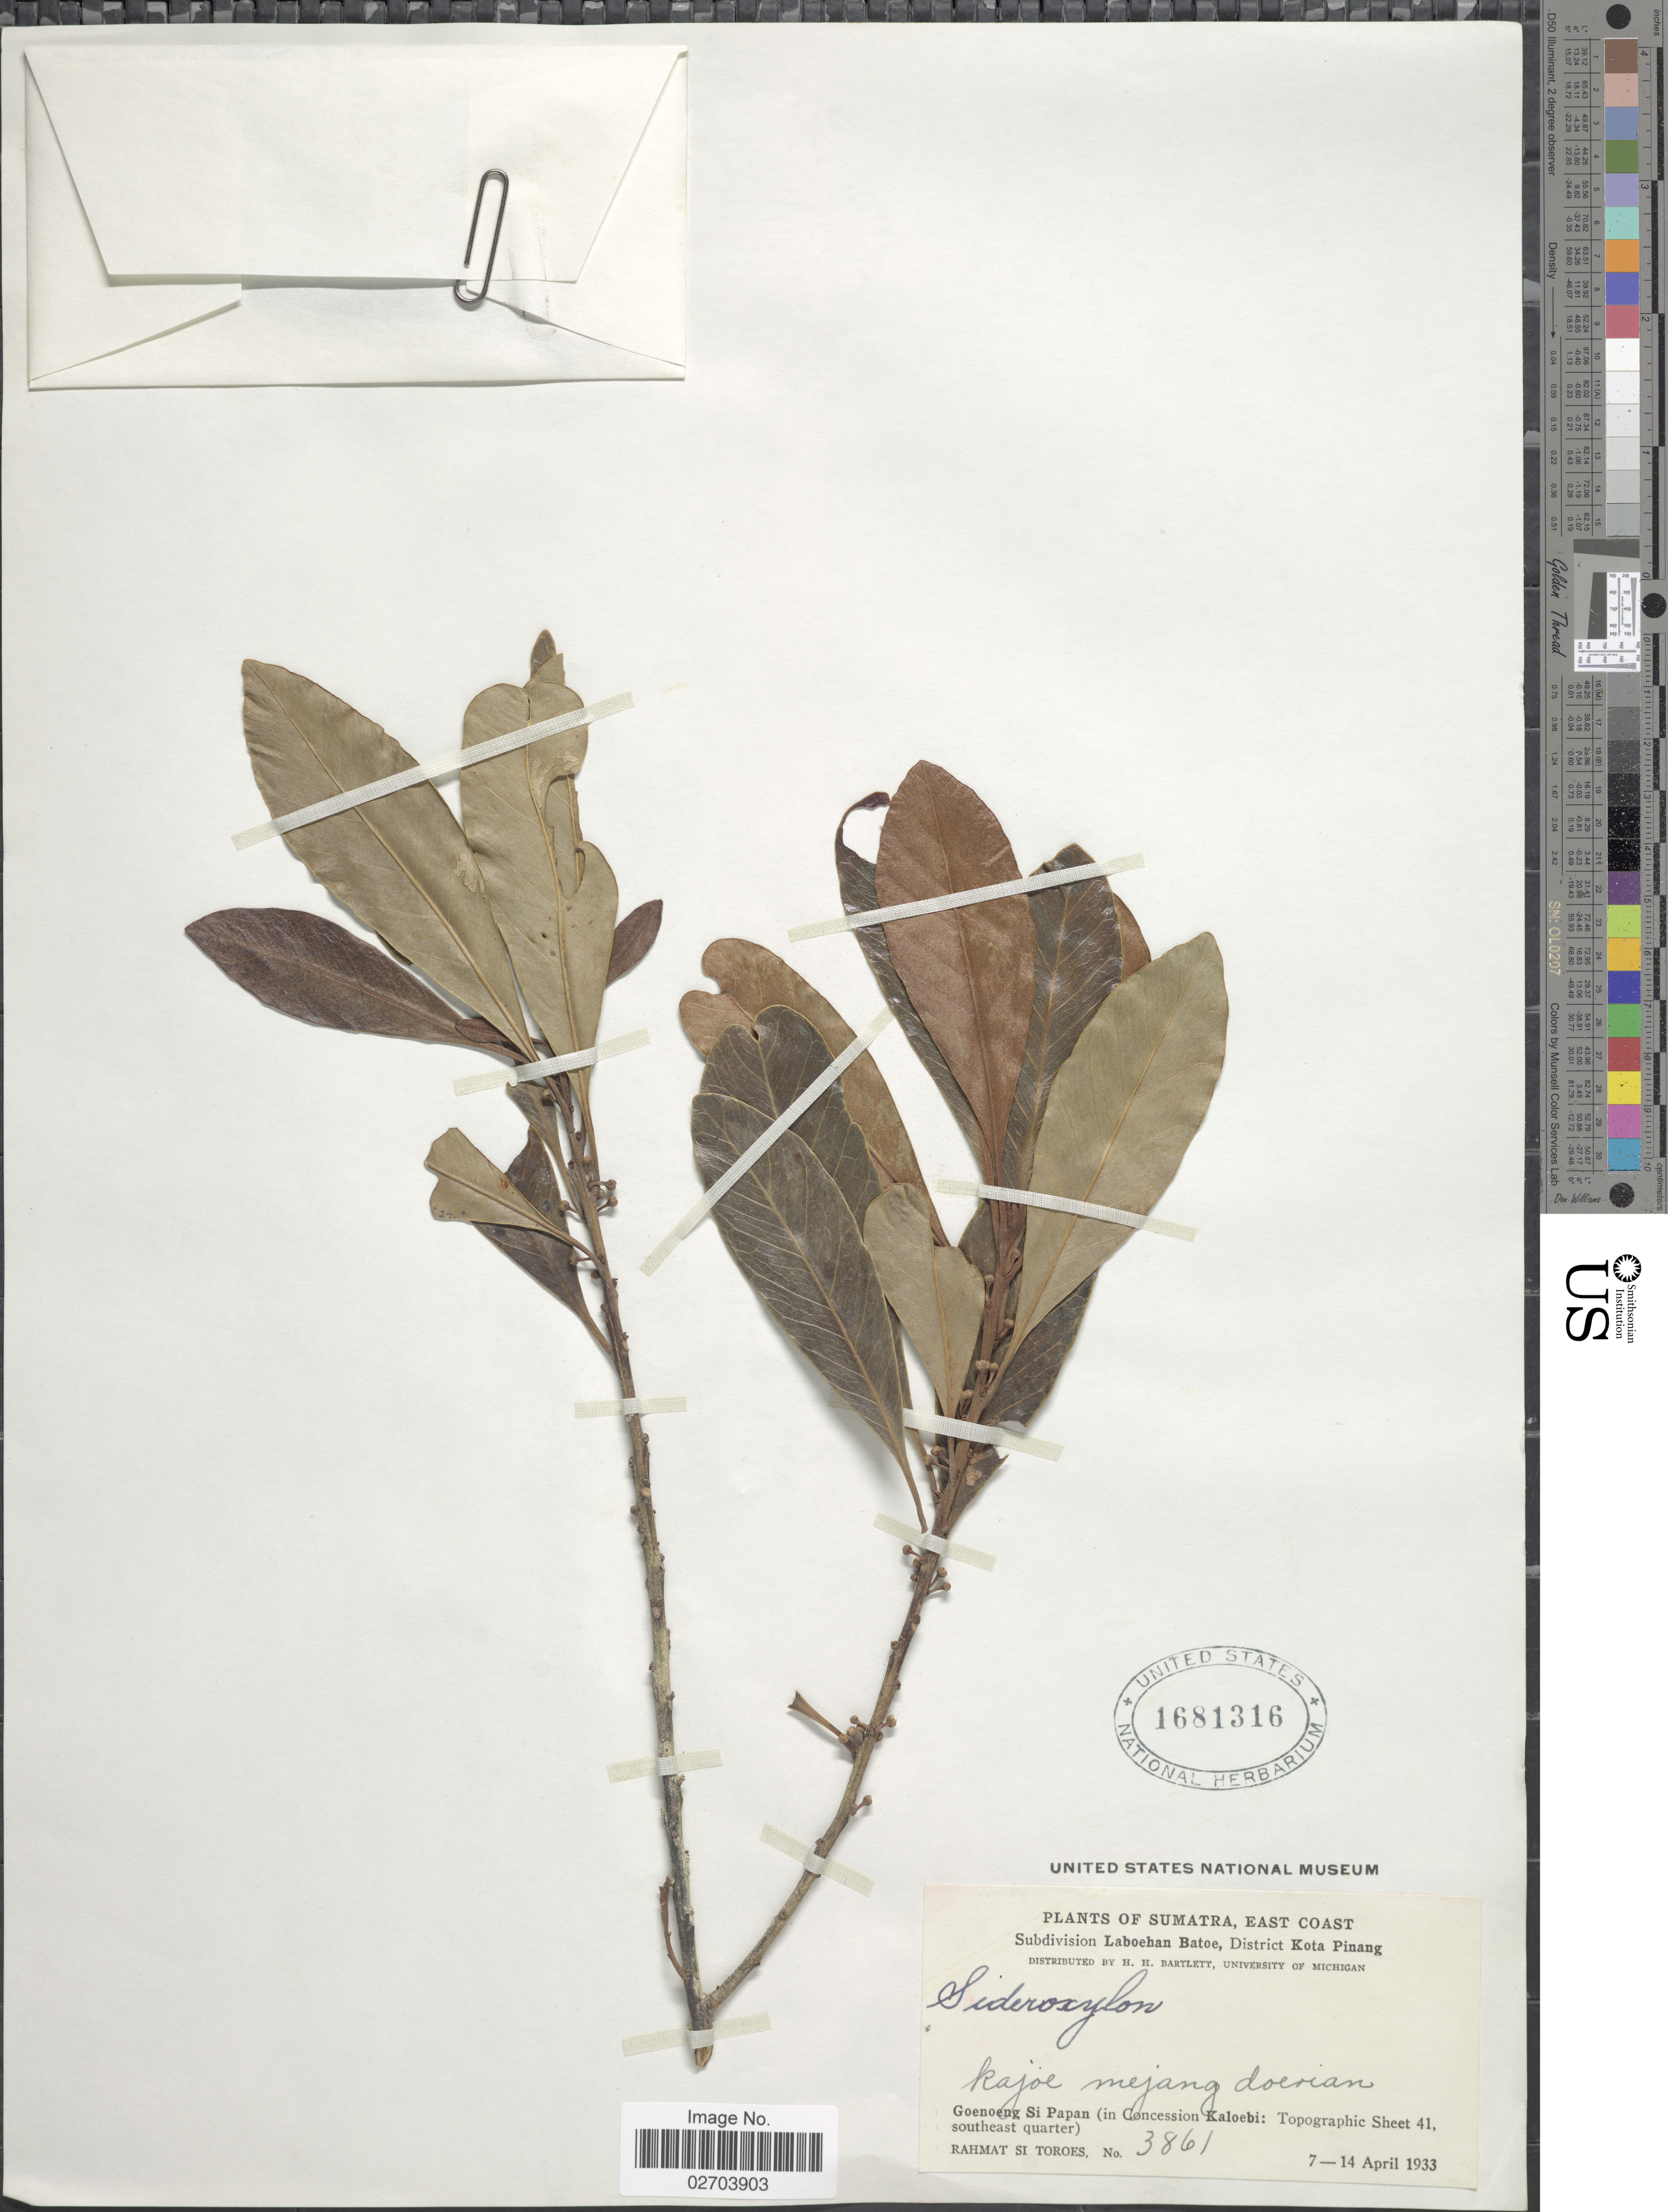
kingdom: Plantae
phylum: Tracheophyta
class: Magnoliopsida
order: Ericales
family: Sapotaceae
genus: Sideroxylon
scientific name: Sideroxylon sp.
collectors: Rahmat Si Boeea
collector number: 3861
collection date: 1933-04-07/1933-04-14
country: Indonesia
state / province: Sumatra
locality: East Coast. Subdivision Laboehan Batoe, District Kota Pinang. Goenoeng Si Papan (in Concession Kaloebi: Topographic Sheet 41, southeast quarter)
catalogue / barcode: US 1681316